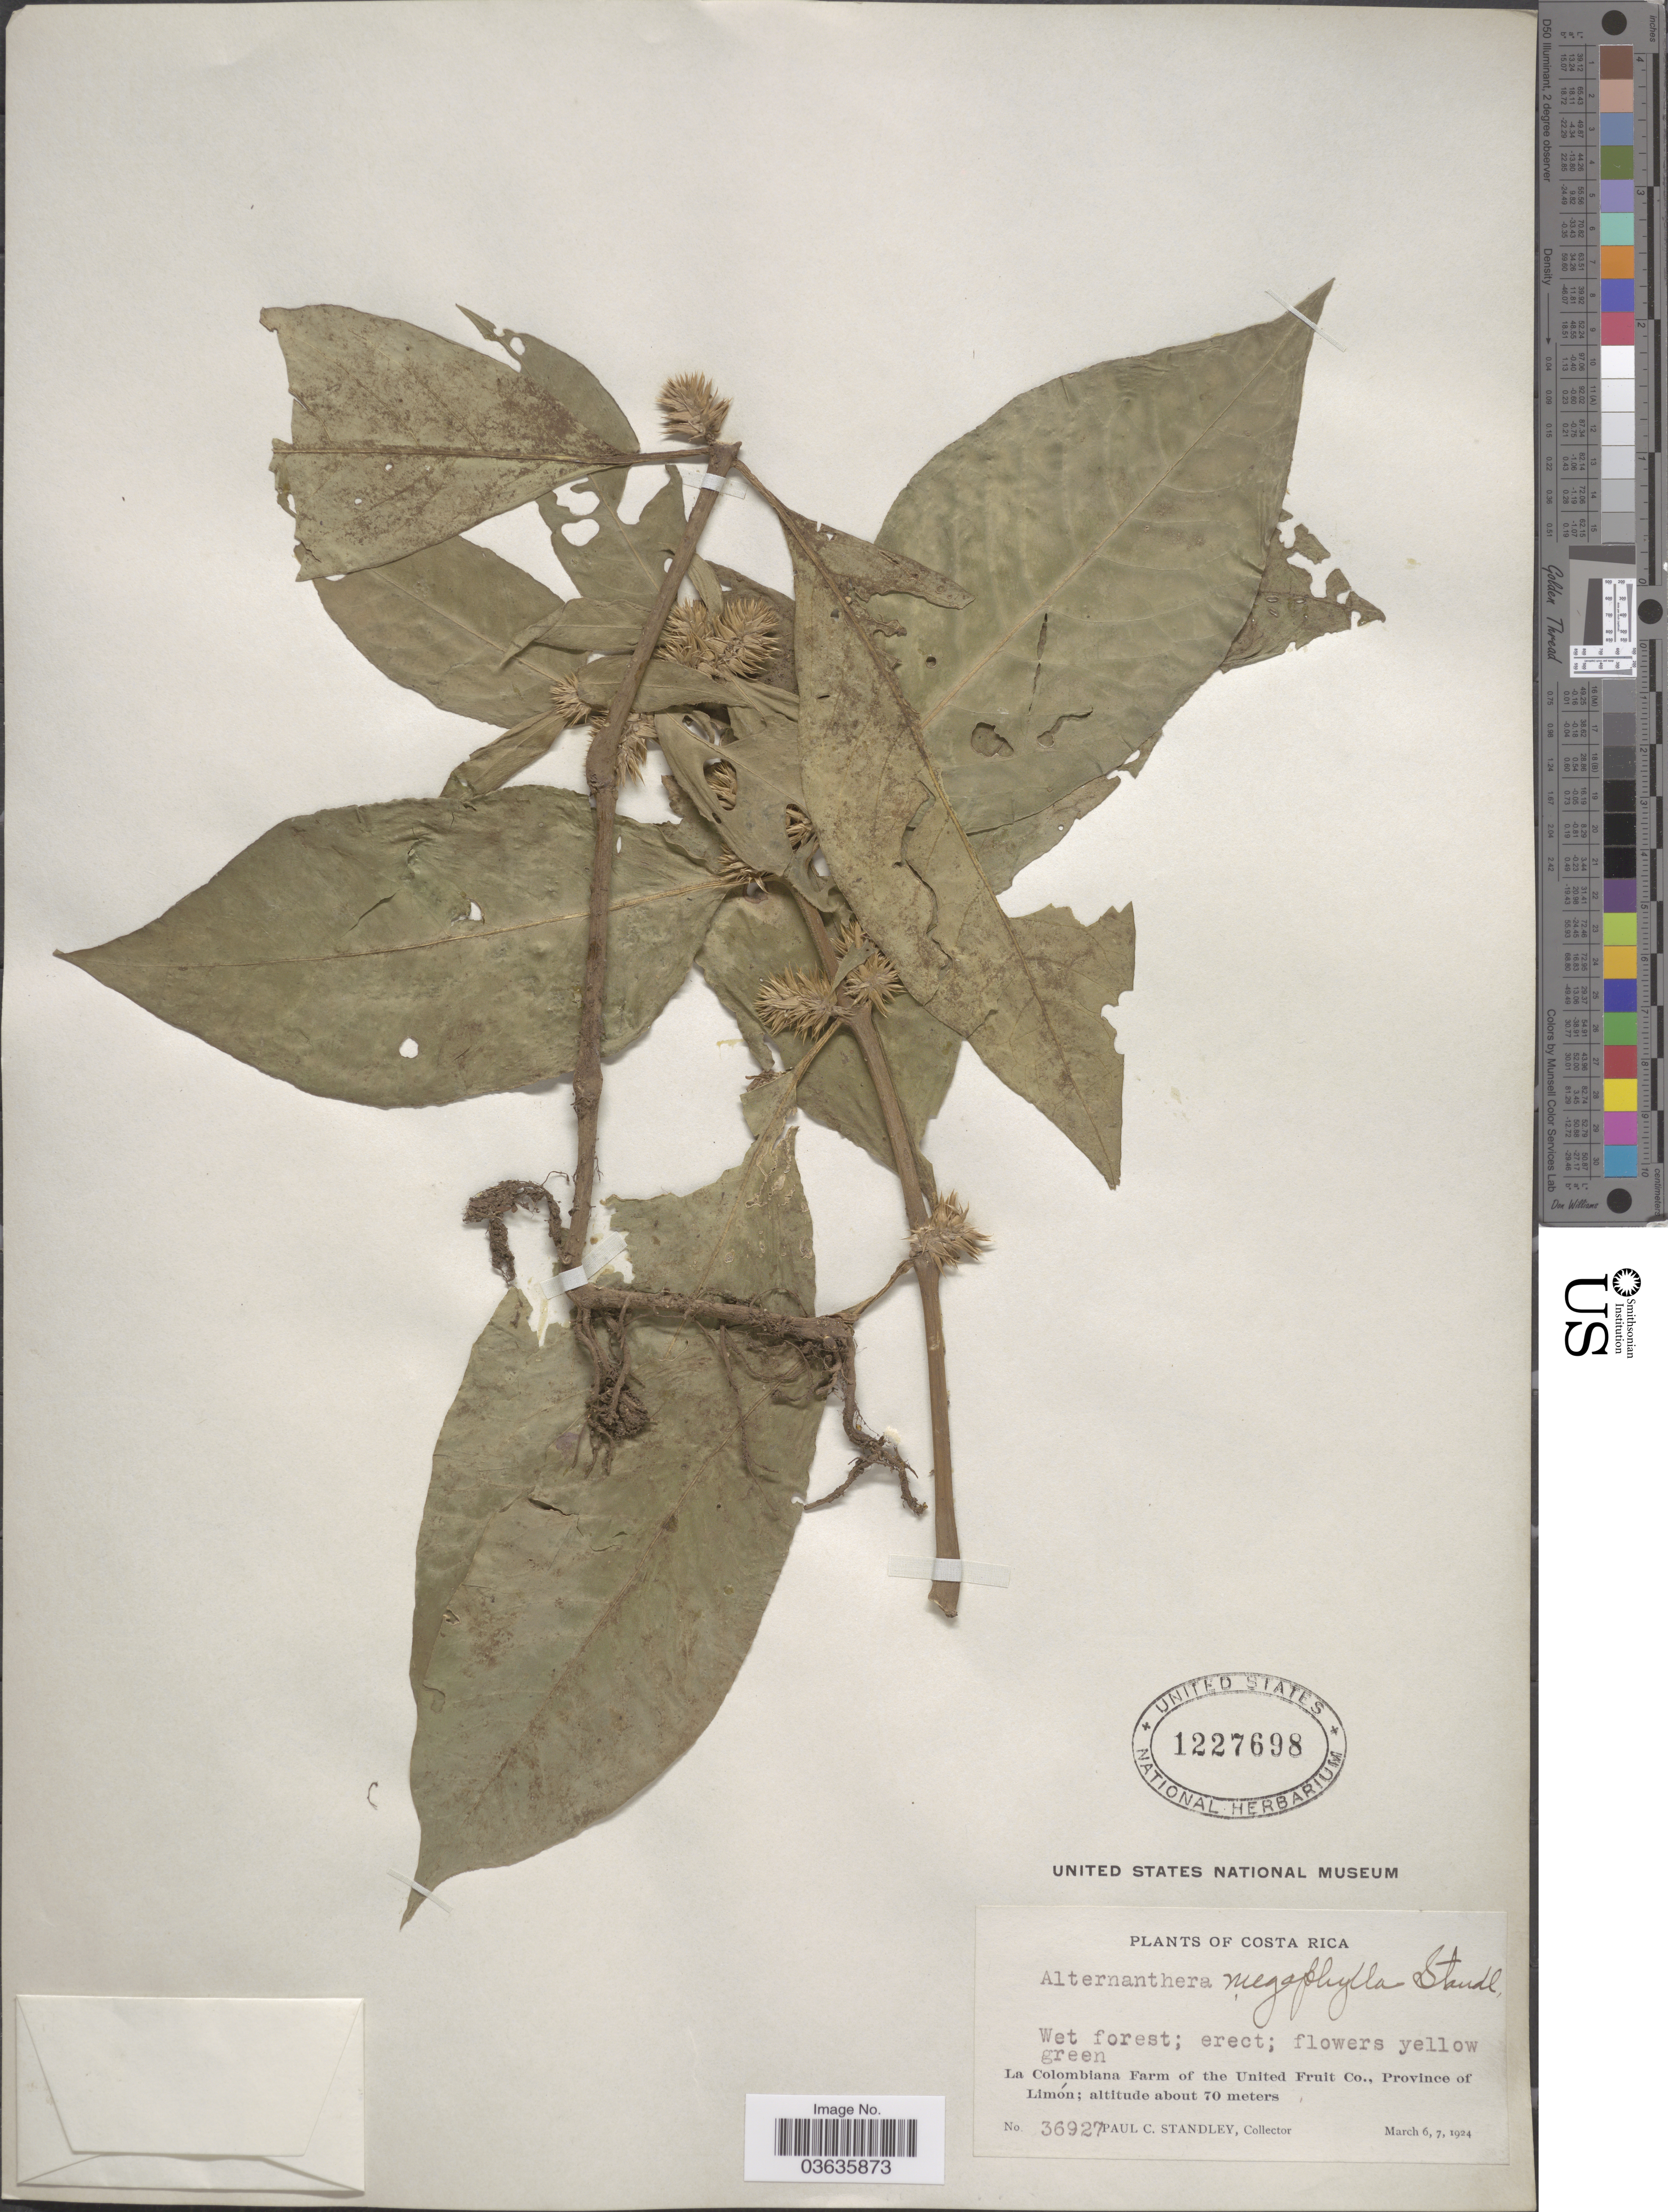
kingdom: Plantae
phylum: Tracheophyta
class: Magnoliopsida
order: Caryophyllales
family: Amaranthaceae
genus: Alternanthera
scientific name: Alternanthera megaphylla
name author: (Standl.) Standl.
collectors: P. C. Standley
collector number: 36927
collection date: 1924-03-06/1924-03-07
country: Costa Rica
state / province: Limón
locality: La Colombiana Farm of the United Fruit Co.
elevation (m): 70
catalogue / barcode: US 1227698